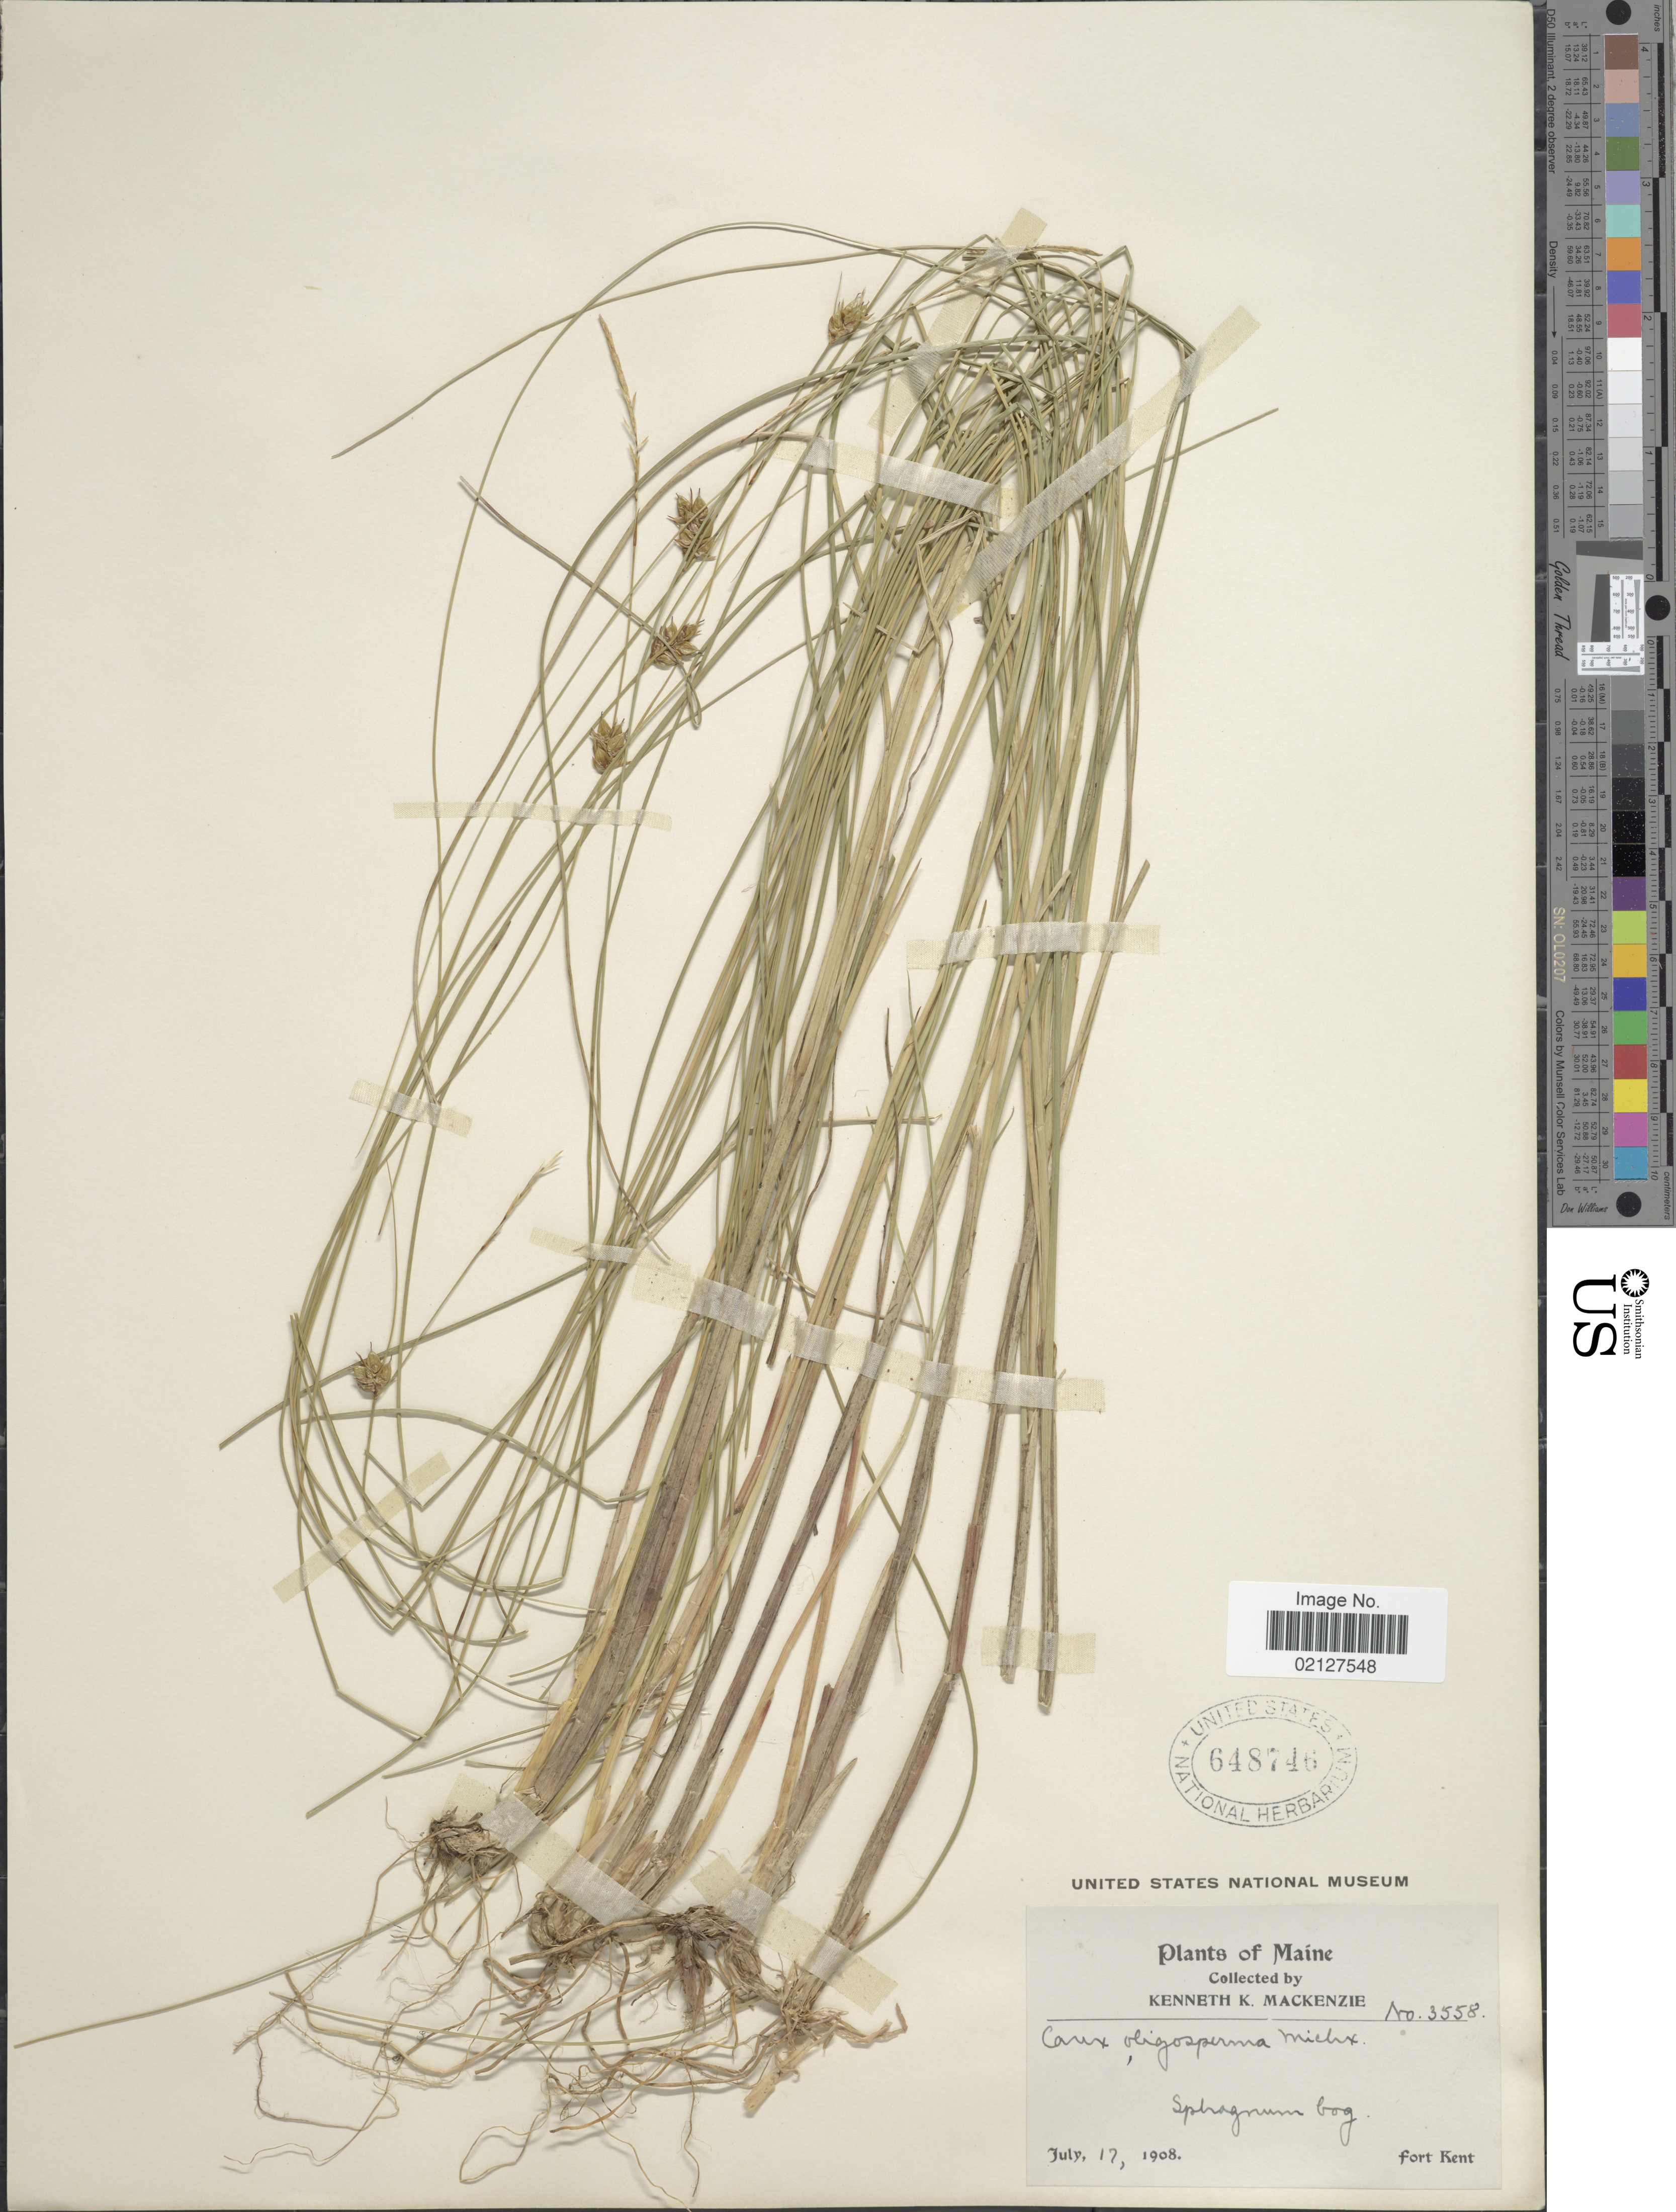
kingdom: Plantae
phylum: Tracheophyta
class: Liliopsida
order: Poales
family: Cyperaceae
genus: Carex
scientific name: Carex oligosperma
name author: Michx.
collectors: K. K. Mackenzie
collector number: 3558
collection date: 1908-07-17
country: United States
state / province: Maine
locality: Sphagnum bog, fort Kent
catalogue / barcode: US 648746